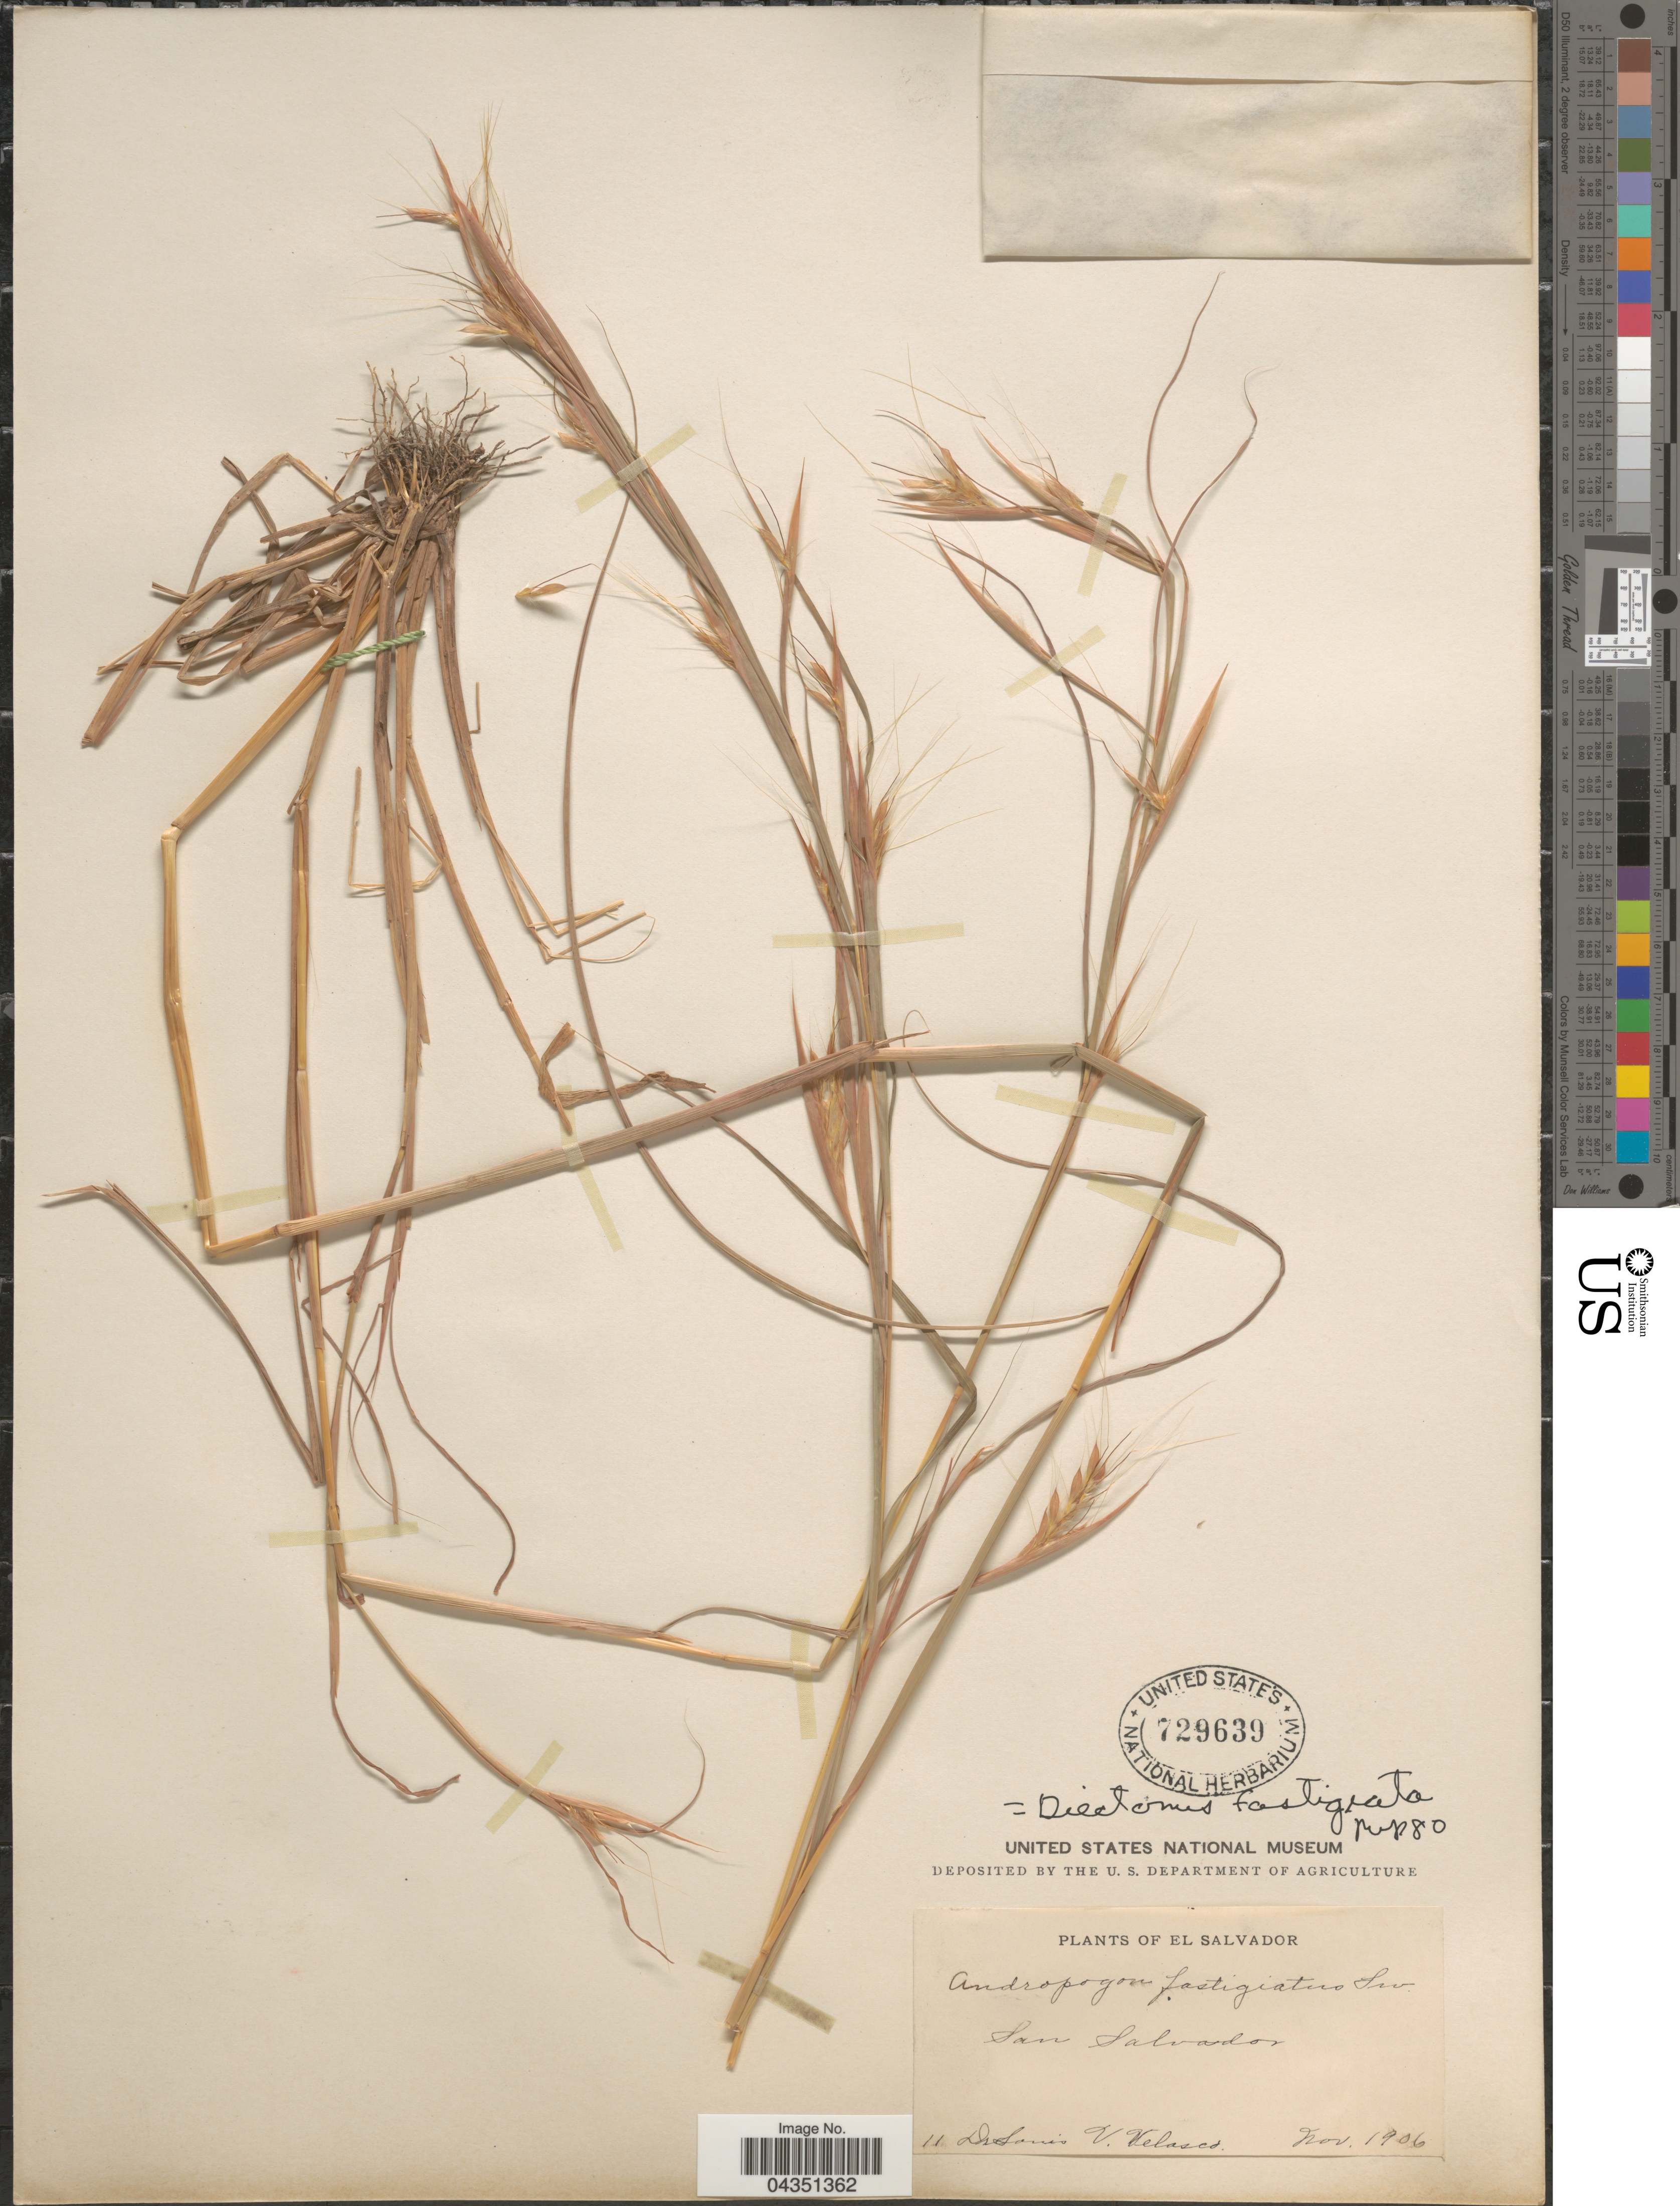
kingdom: Plantae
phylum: Tracheophyta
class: Liliopsida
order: Poales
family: Poaceae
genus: Diectomis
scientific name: Diectomis fastigiata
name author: (Sw.) P. Beauv.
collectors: L. Velasco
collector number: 11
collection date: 1906-11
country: El Salvador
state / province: San Salvador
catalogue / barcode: US 729639